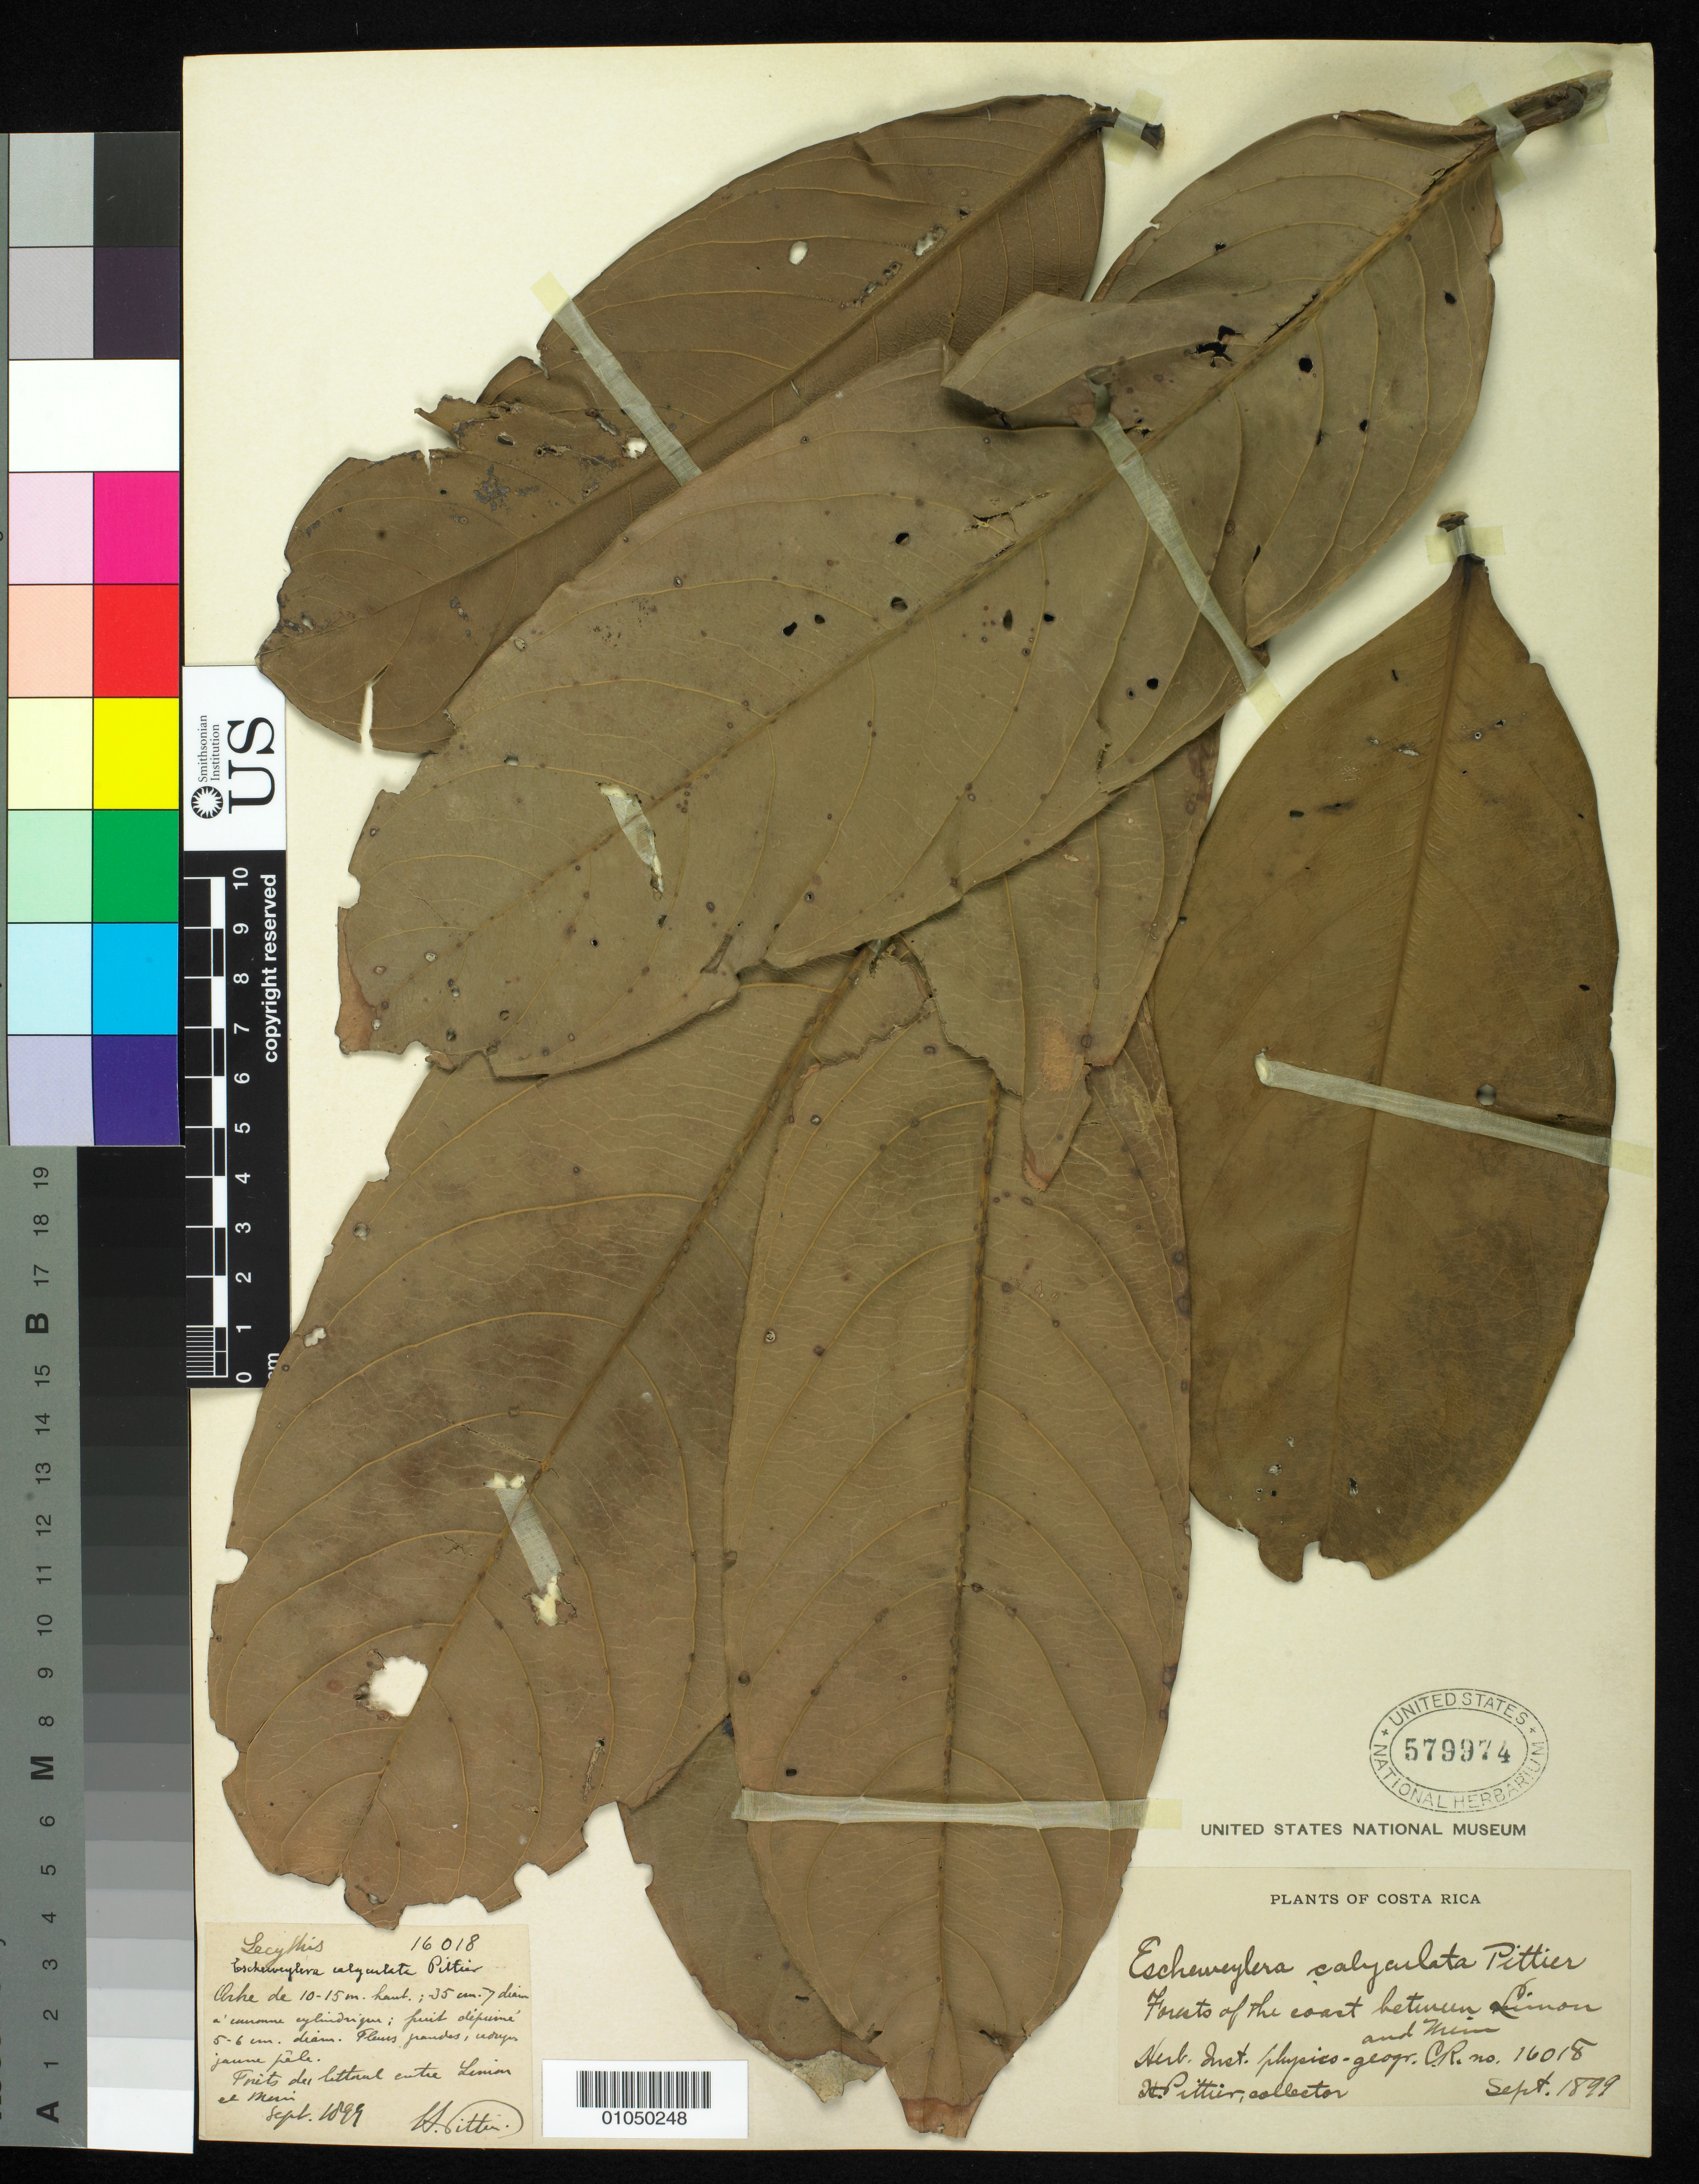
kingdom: Plantae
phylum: Tracheophyta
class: Magnoliopsida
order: Ericales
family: Lecythidaceae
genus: Eschweilera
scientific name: Eschweilera calyculata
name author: Pittier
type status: Isotype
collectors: H. F. Pittier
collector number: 16018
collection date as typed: Sep 1899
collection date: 1899-09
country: Costa Rica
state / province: Limón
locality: Forêts du littoral entre Limon et Moin [Forests of the coast between Limon and Moin]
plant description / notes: Protologue (erroneously) cites collection number as "16008".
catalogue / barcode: US 579974